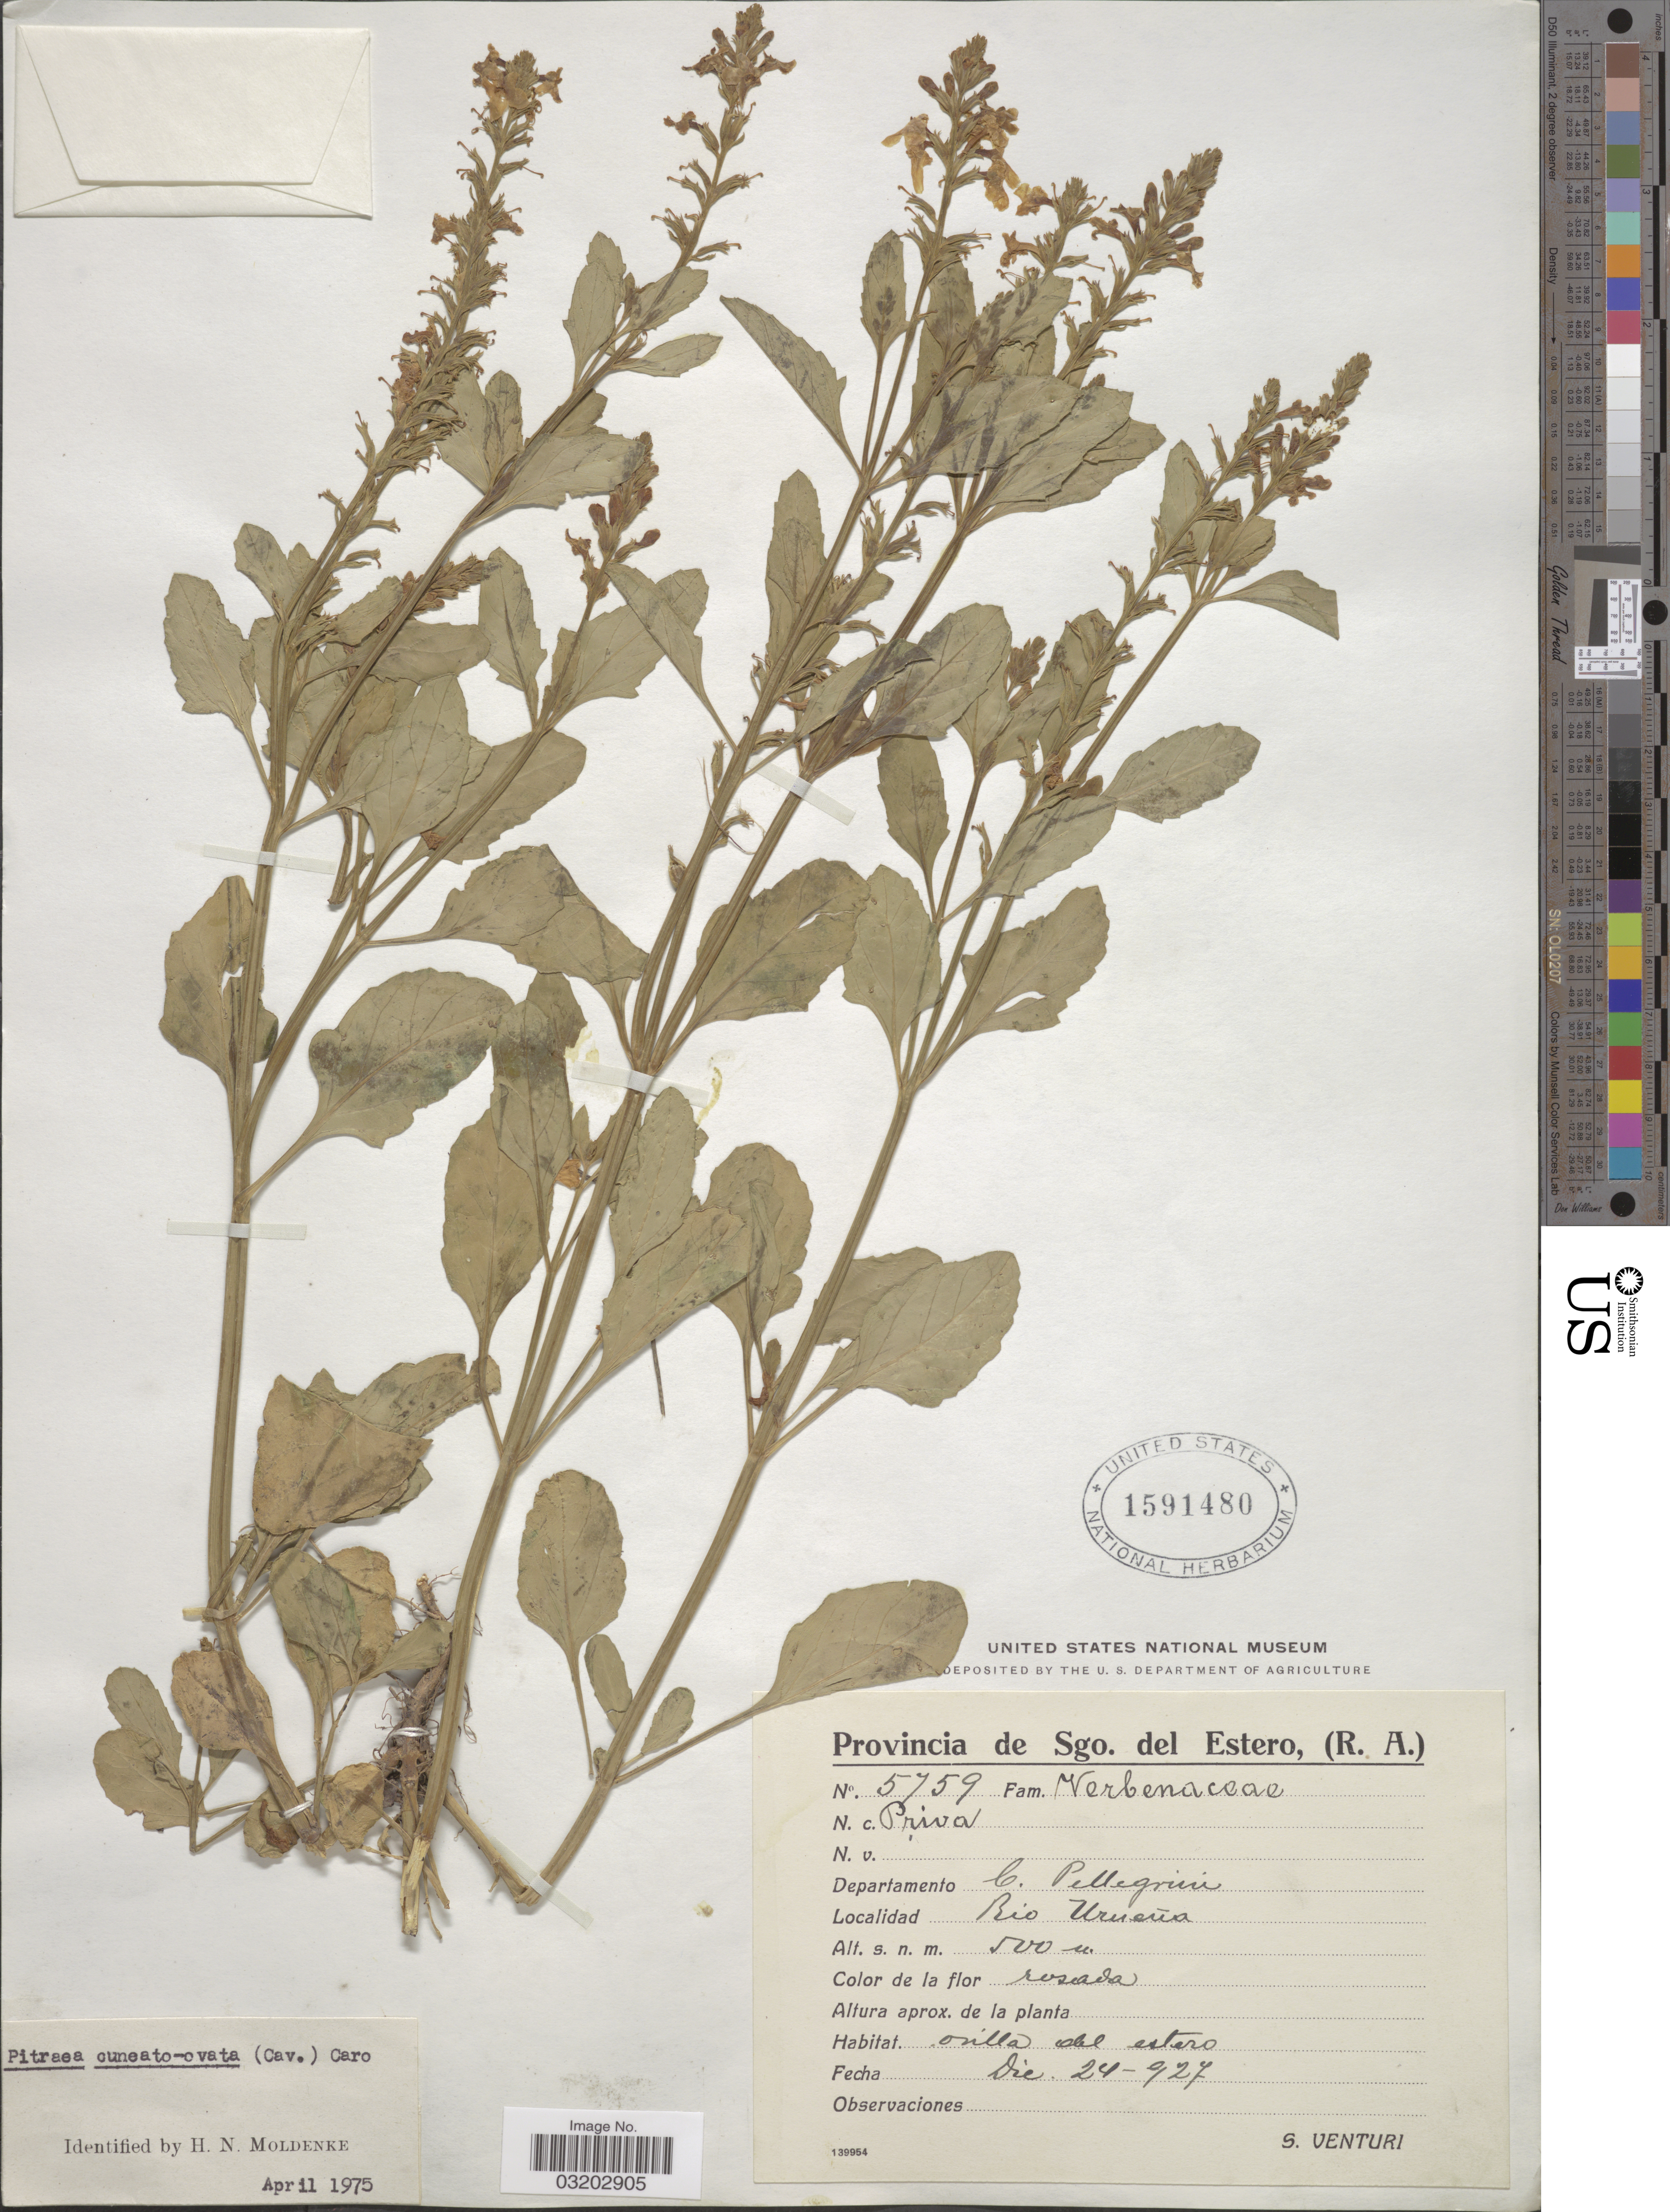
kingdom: Plantae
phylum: Tracheophyta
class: Magnoliopsida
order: Lamiales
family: Verbenaceae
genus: Pitraea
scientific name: Pitraea cuneato-ovata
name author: (Cav.) Caro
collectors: S. Venturi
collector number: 5759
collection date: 1927-12-24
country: Argentina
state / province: Santiago del Estero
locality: Departamento C. Pellegrini, Rio Urueña.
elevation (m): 500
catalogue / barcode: US 1591480